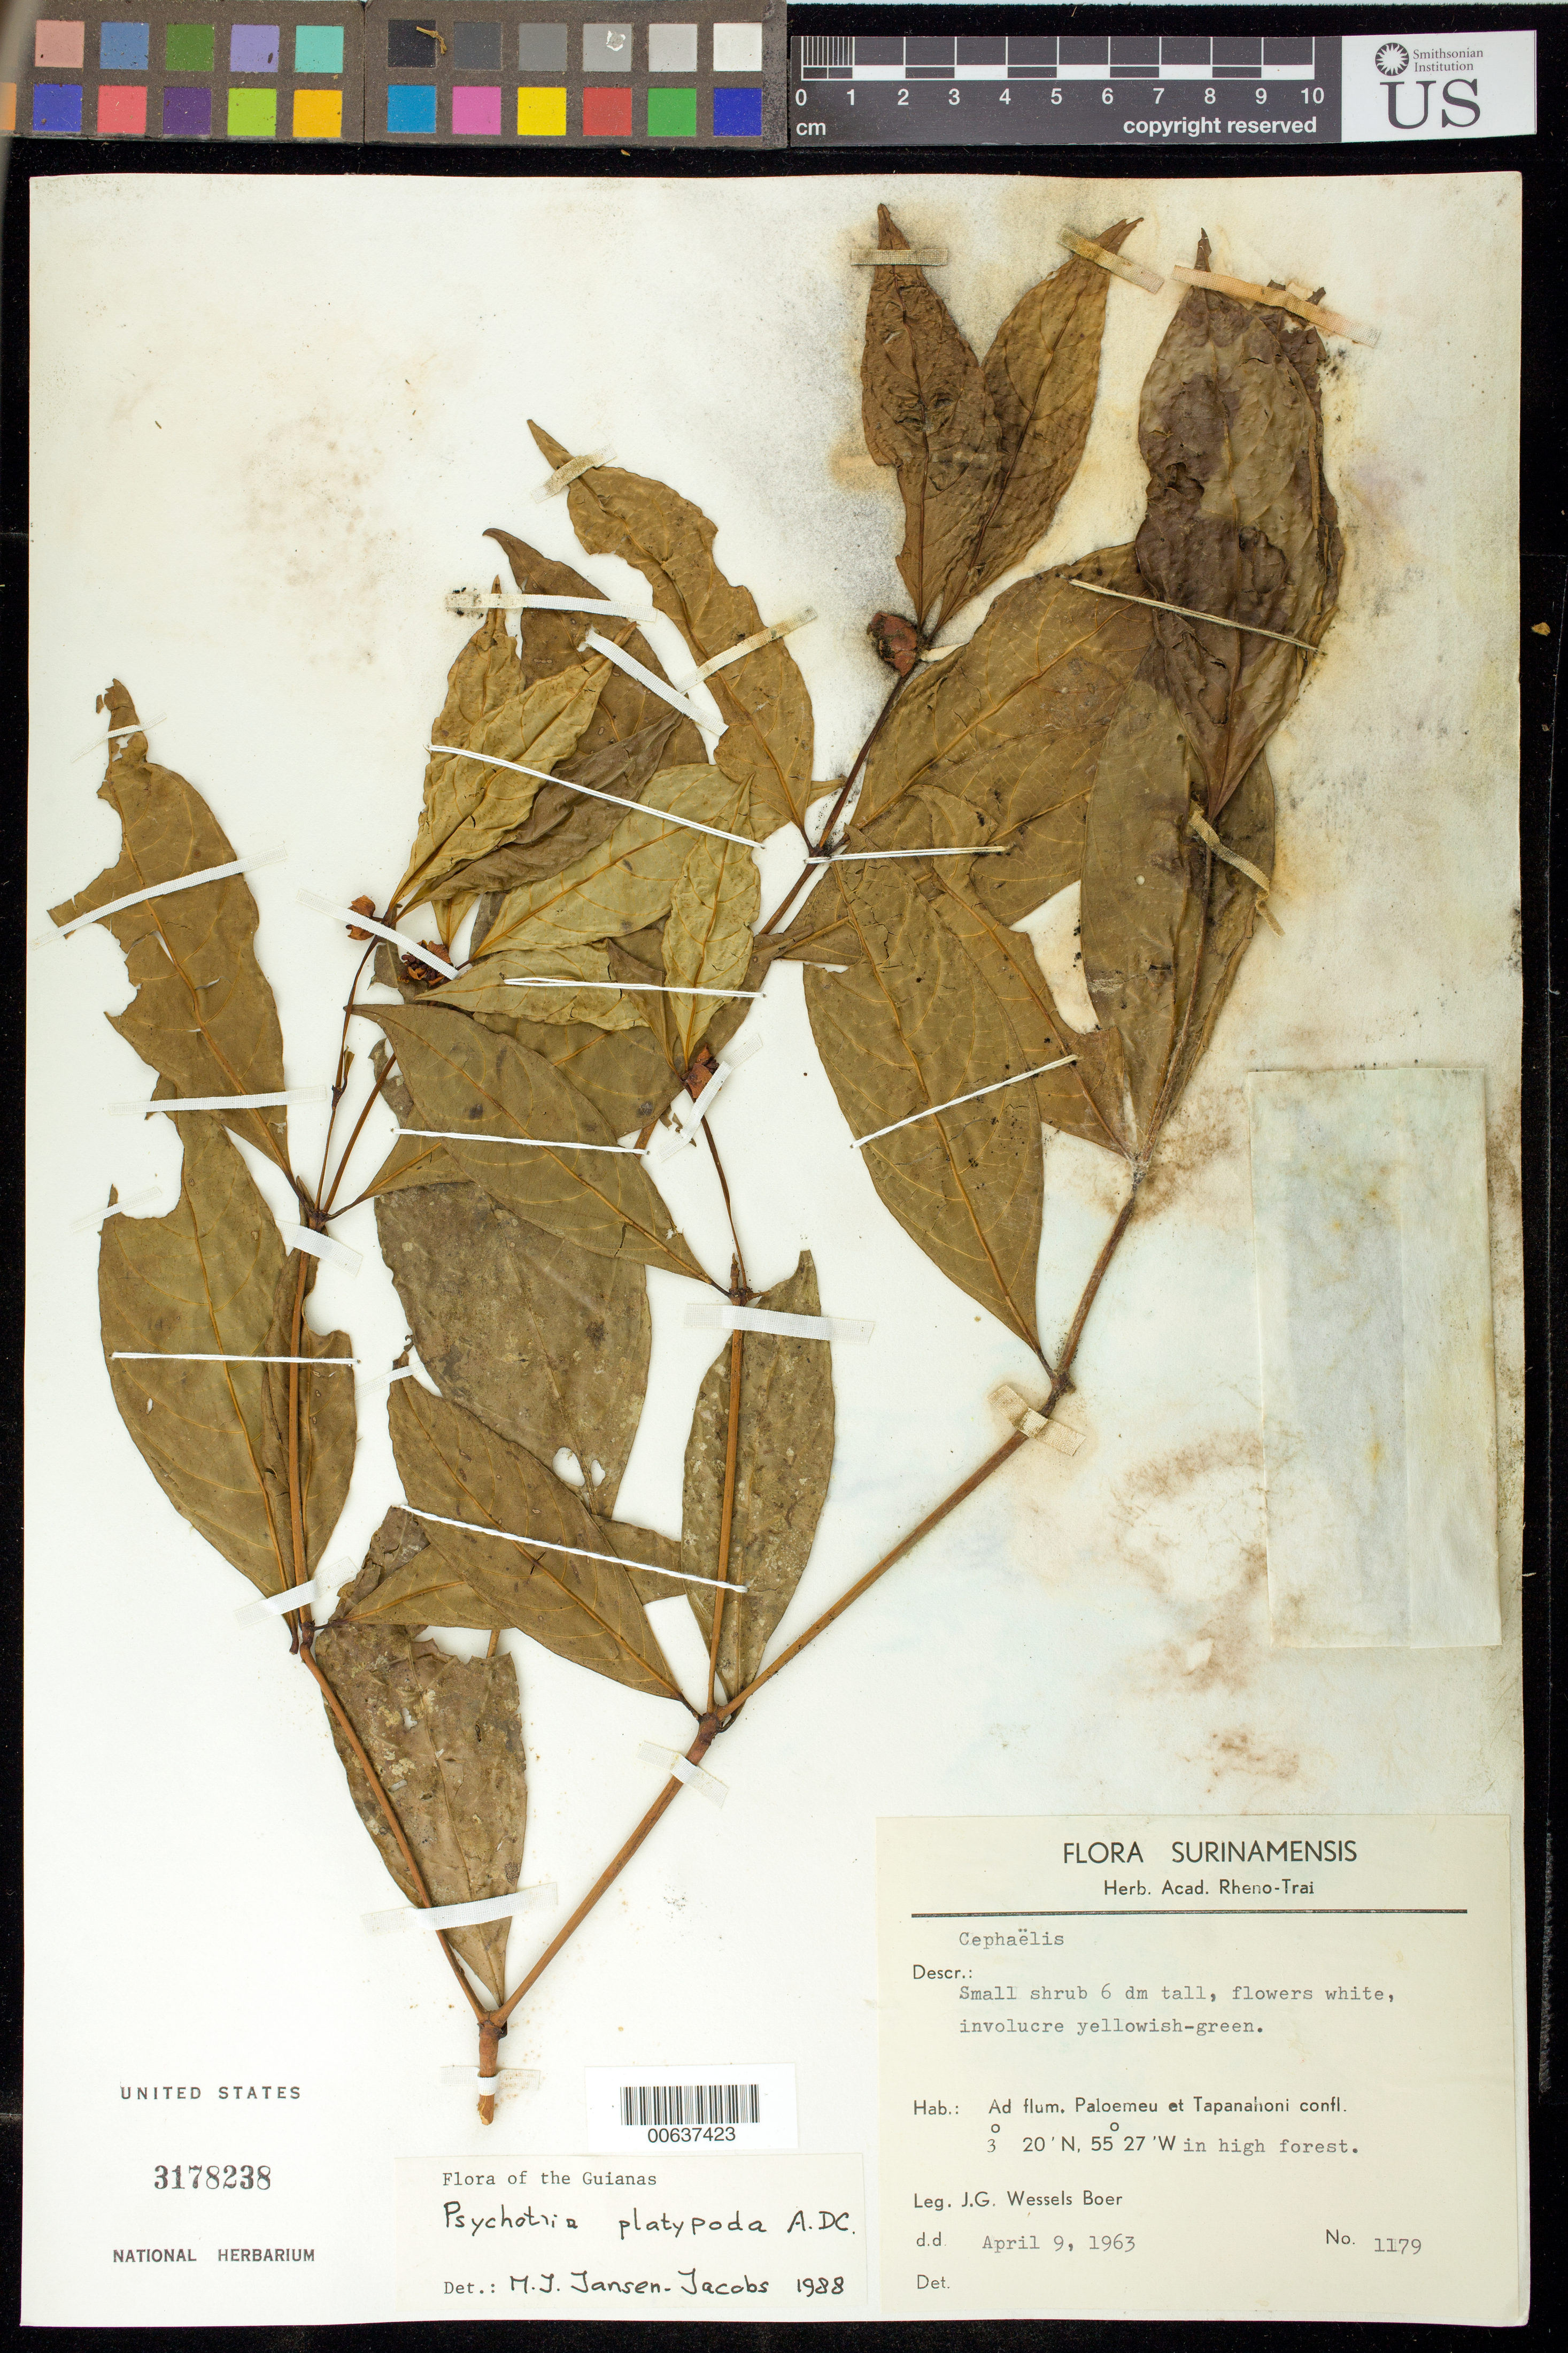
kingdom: Plantae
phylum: Tracheophyta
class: Magnoliopsida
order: Gentianales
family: Rubiaceae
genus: Palicourea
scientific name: Palicourea dichotoma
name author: (Rudge) Delprete & J.H. Kirkbr.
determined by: Kirkbride, J. H., Jr.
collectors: J. G. Wessels Boer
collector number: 1179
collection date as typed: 9-Apr-63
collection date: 1963-04-09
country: Suriname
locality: Ad flum. Paloemeu et Tapanahoni confl.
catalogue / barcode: US 3178238